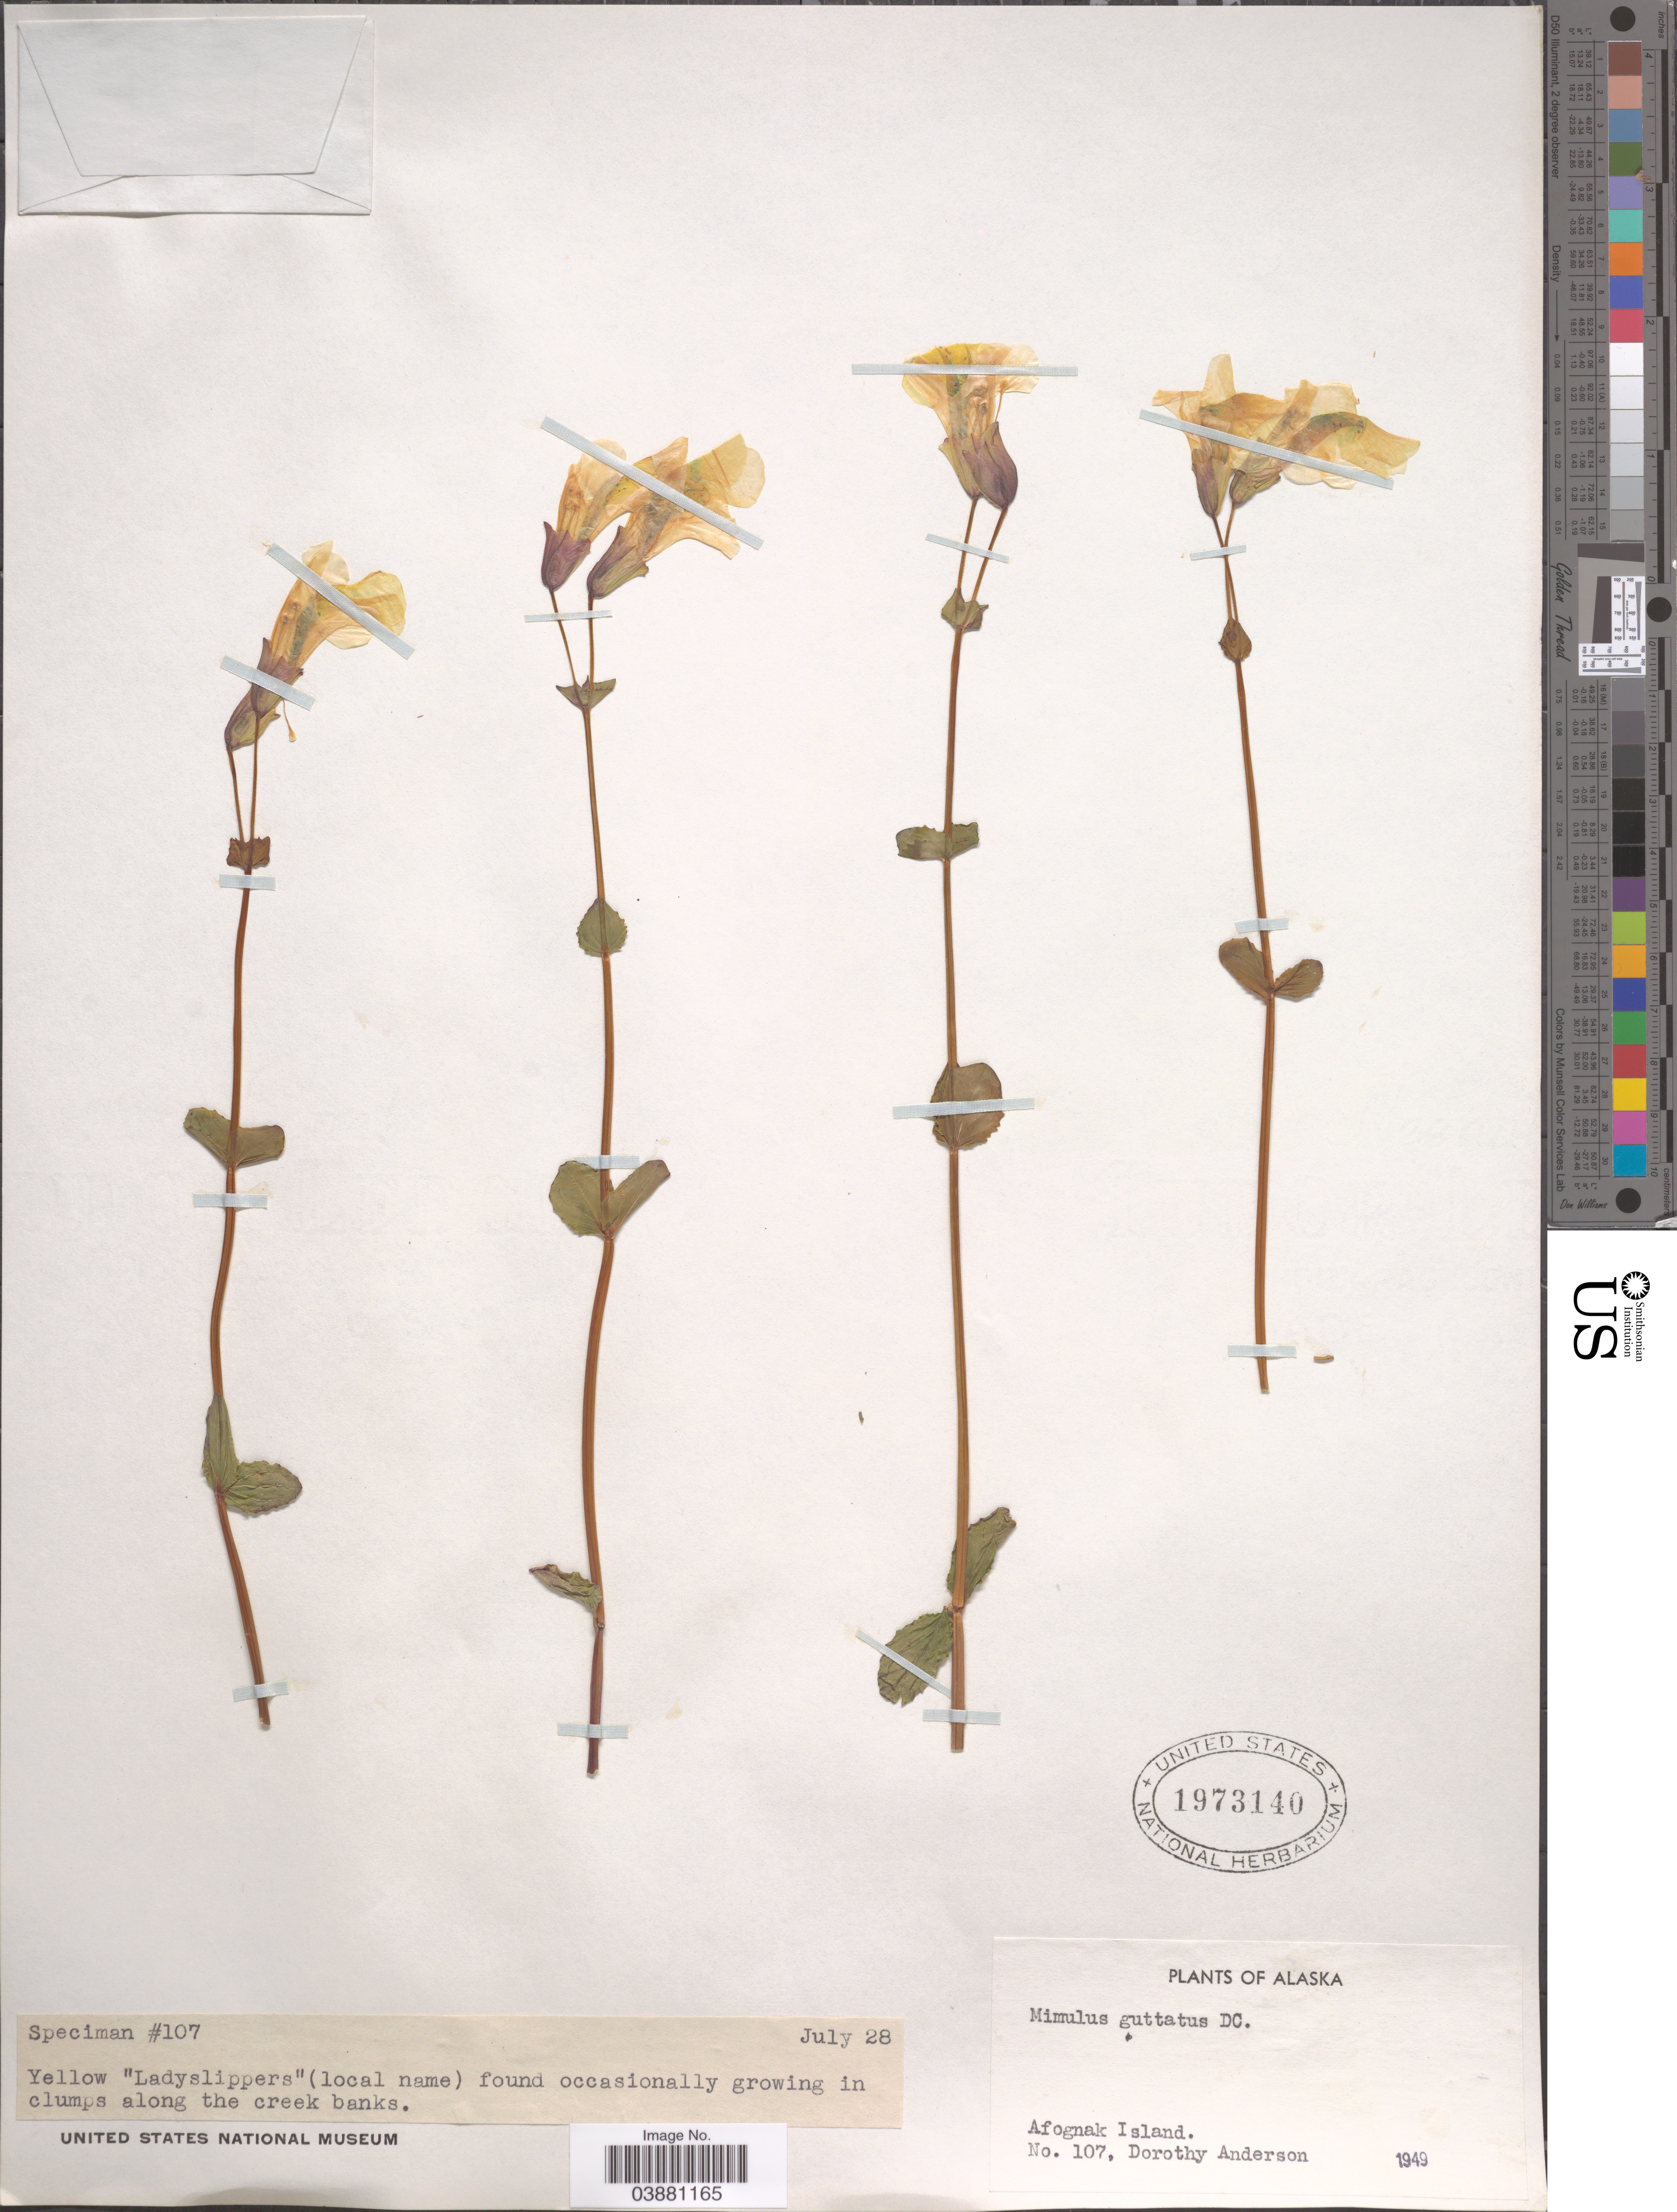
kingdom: Plantae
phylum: Tracheophyta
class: Magnoliopsida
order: Lamiales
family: Phrymaceae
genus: Mimulus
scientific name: Mimulus guttatus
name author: DC.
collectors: D. Anderson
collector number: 107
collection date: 1949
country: United States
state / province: Alaska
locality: Afognak Island.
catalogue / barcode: US 1973140